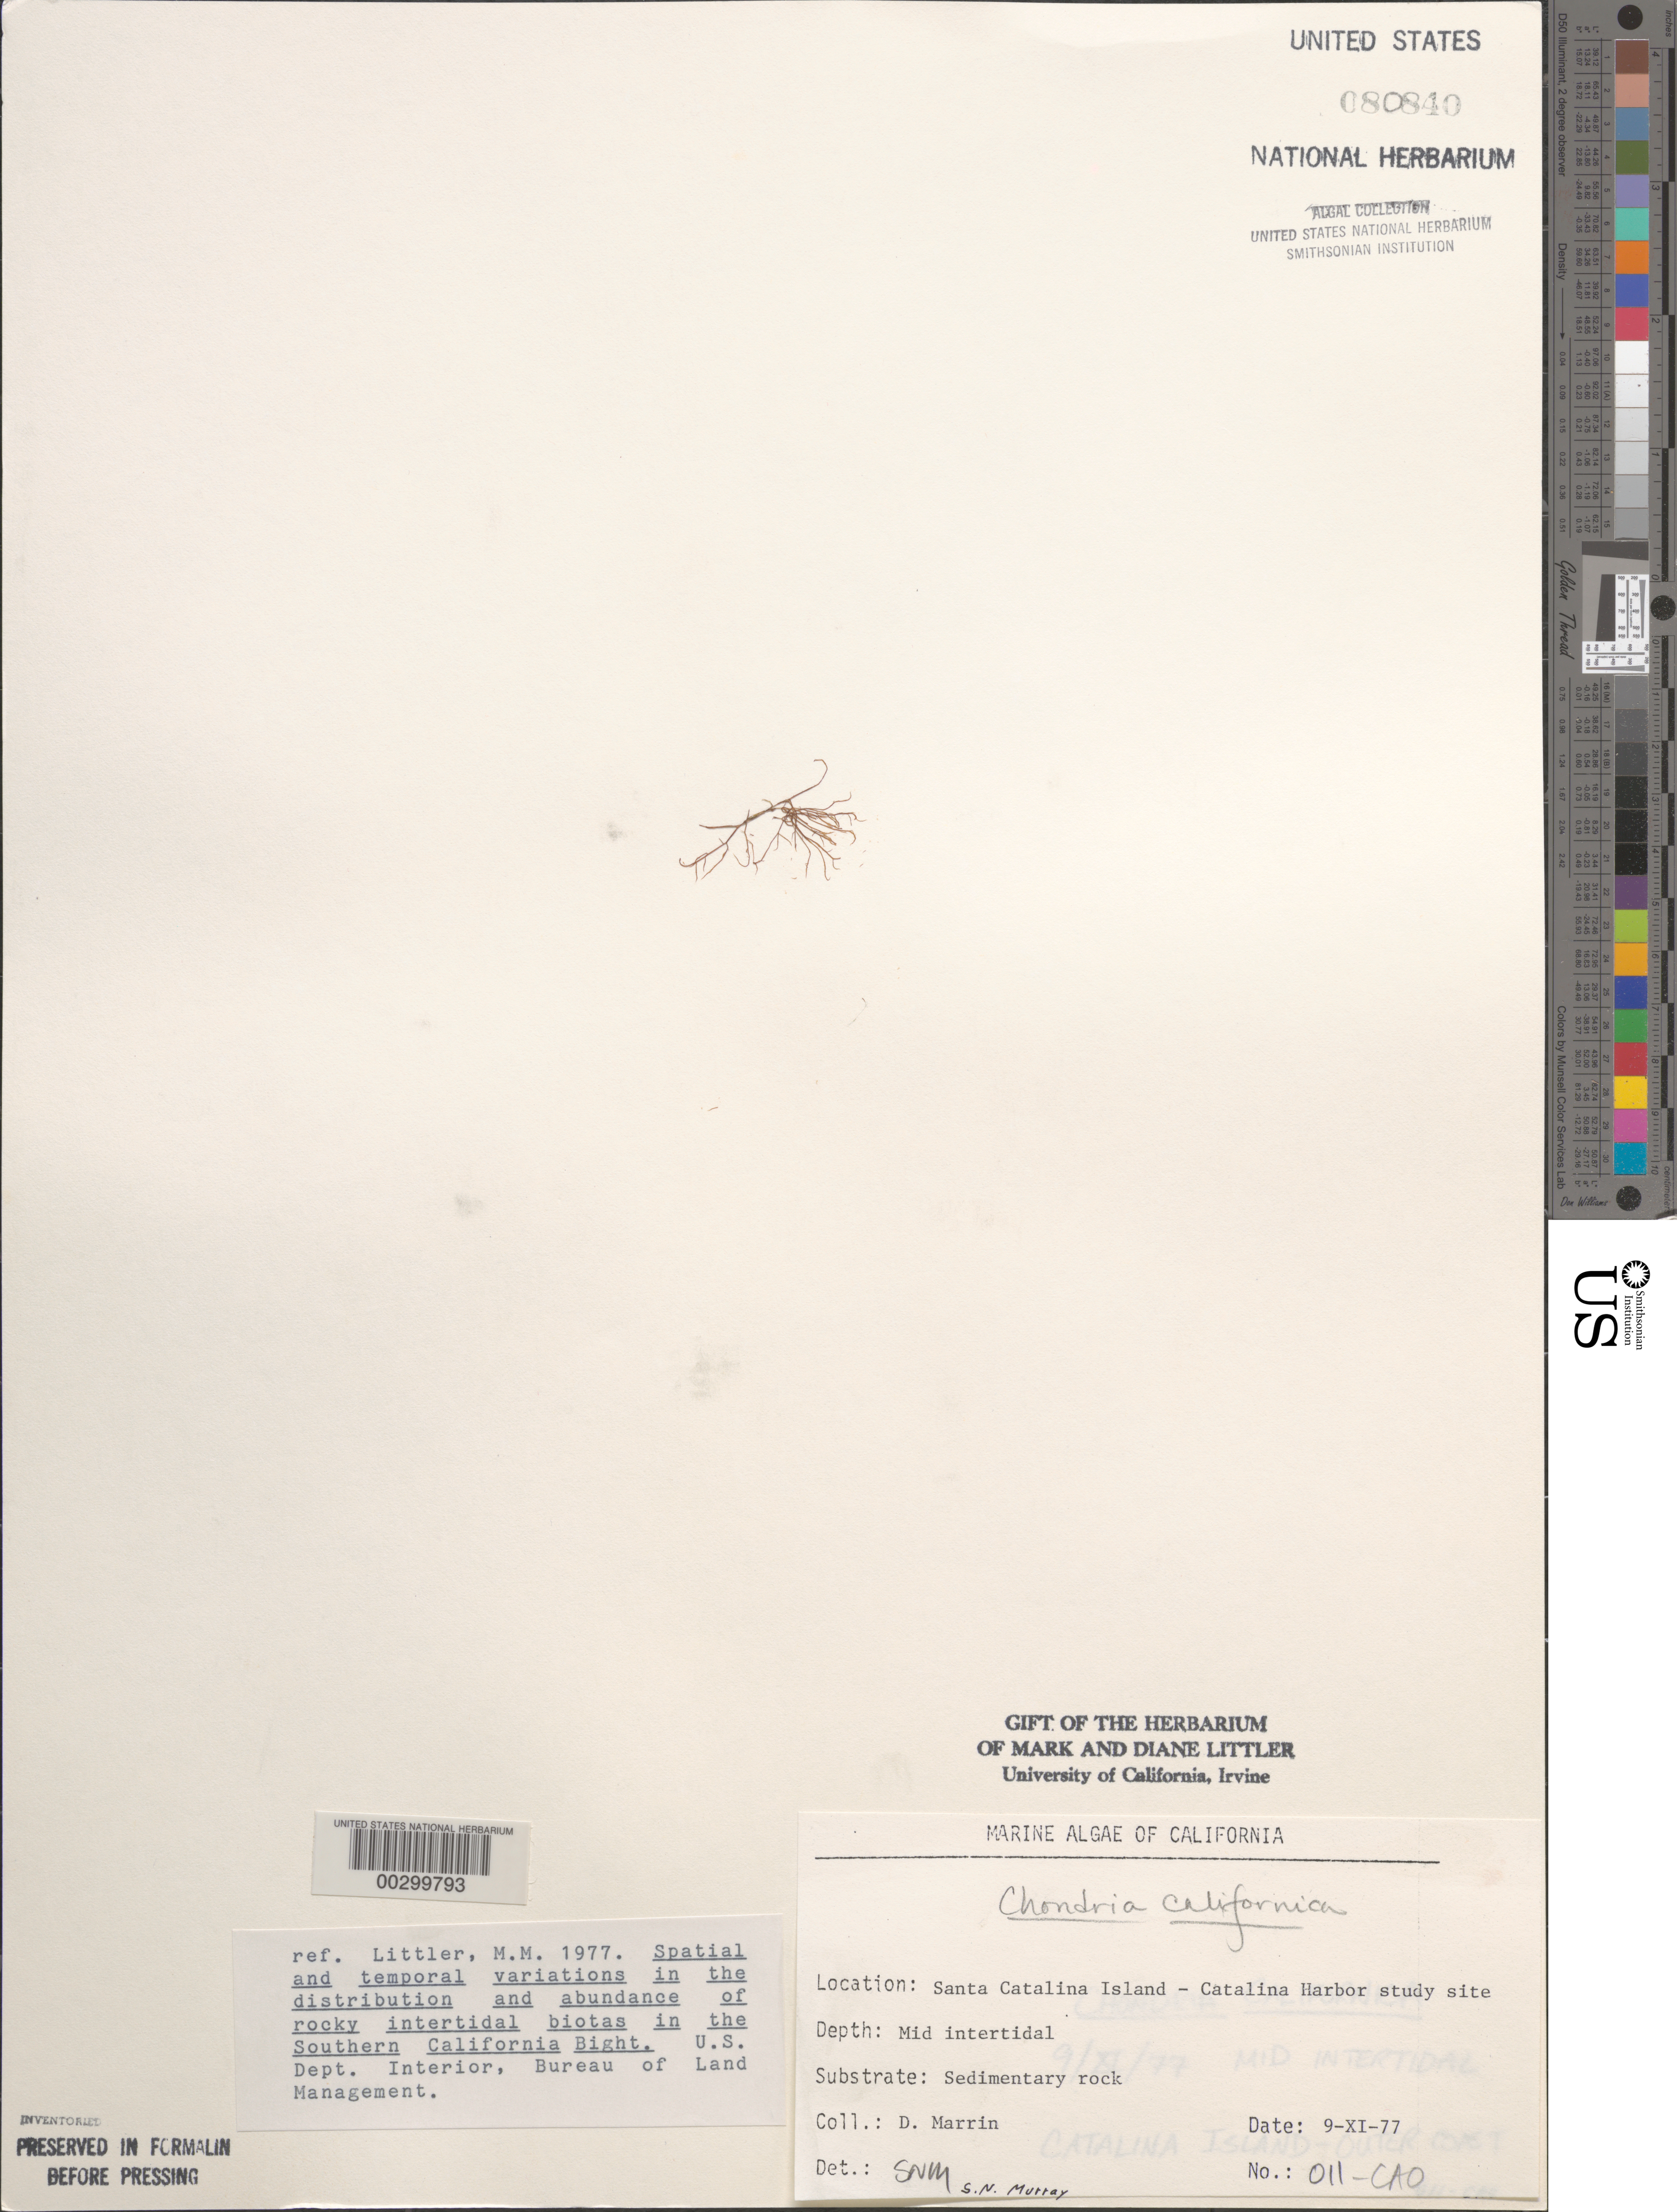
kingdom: Plantae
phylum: Rhodophyta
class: Florideophyceae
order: Ceramiales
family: Rhodomelaceae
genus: Chondria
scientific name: Chondria acrorhizophora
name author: Setch. & N.L. Gardner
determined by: Algae name updating Project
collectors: D. Marrin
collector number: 011-cao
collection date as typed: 09 Nov 1977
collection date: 1977-11-09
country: United States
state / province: California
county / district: Los Angeles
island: Santa Catalina Island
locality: West side of Catalina Harbor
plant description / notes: BLM-SOCALBIGHT Rocky Intertidal Survey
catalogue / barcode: US 80840